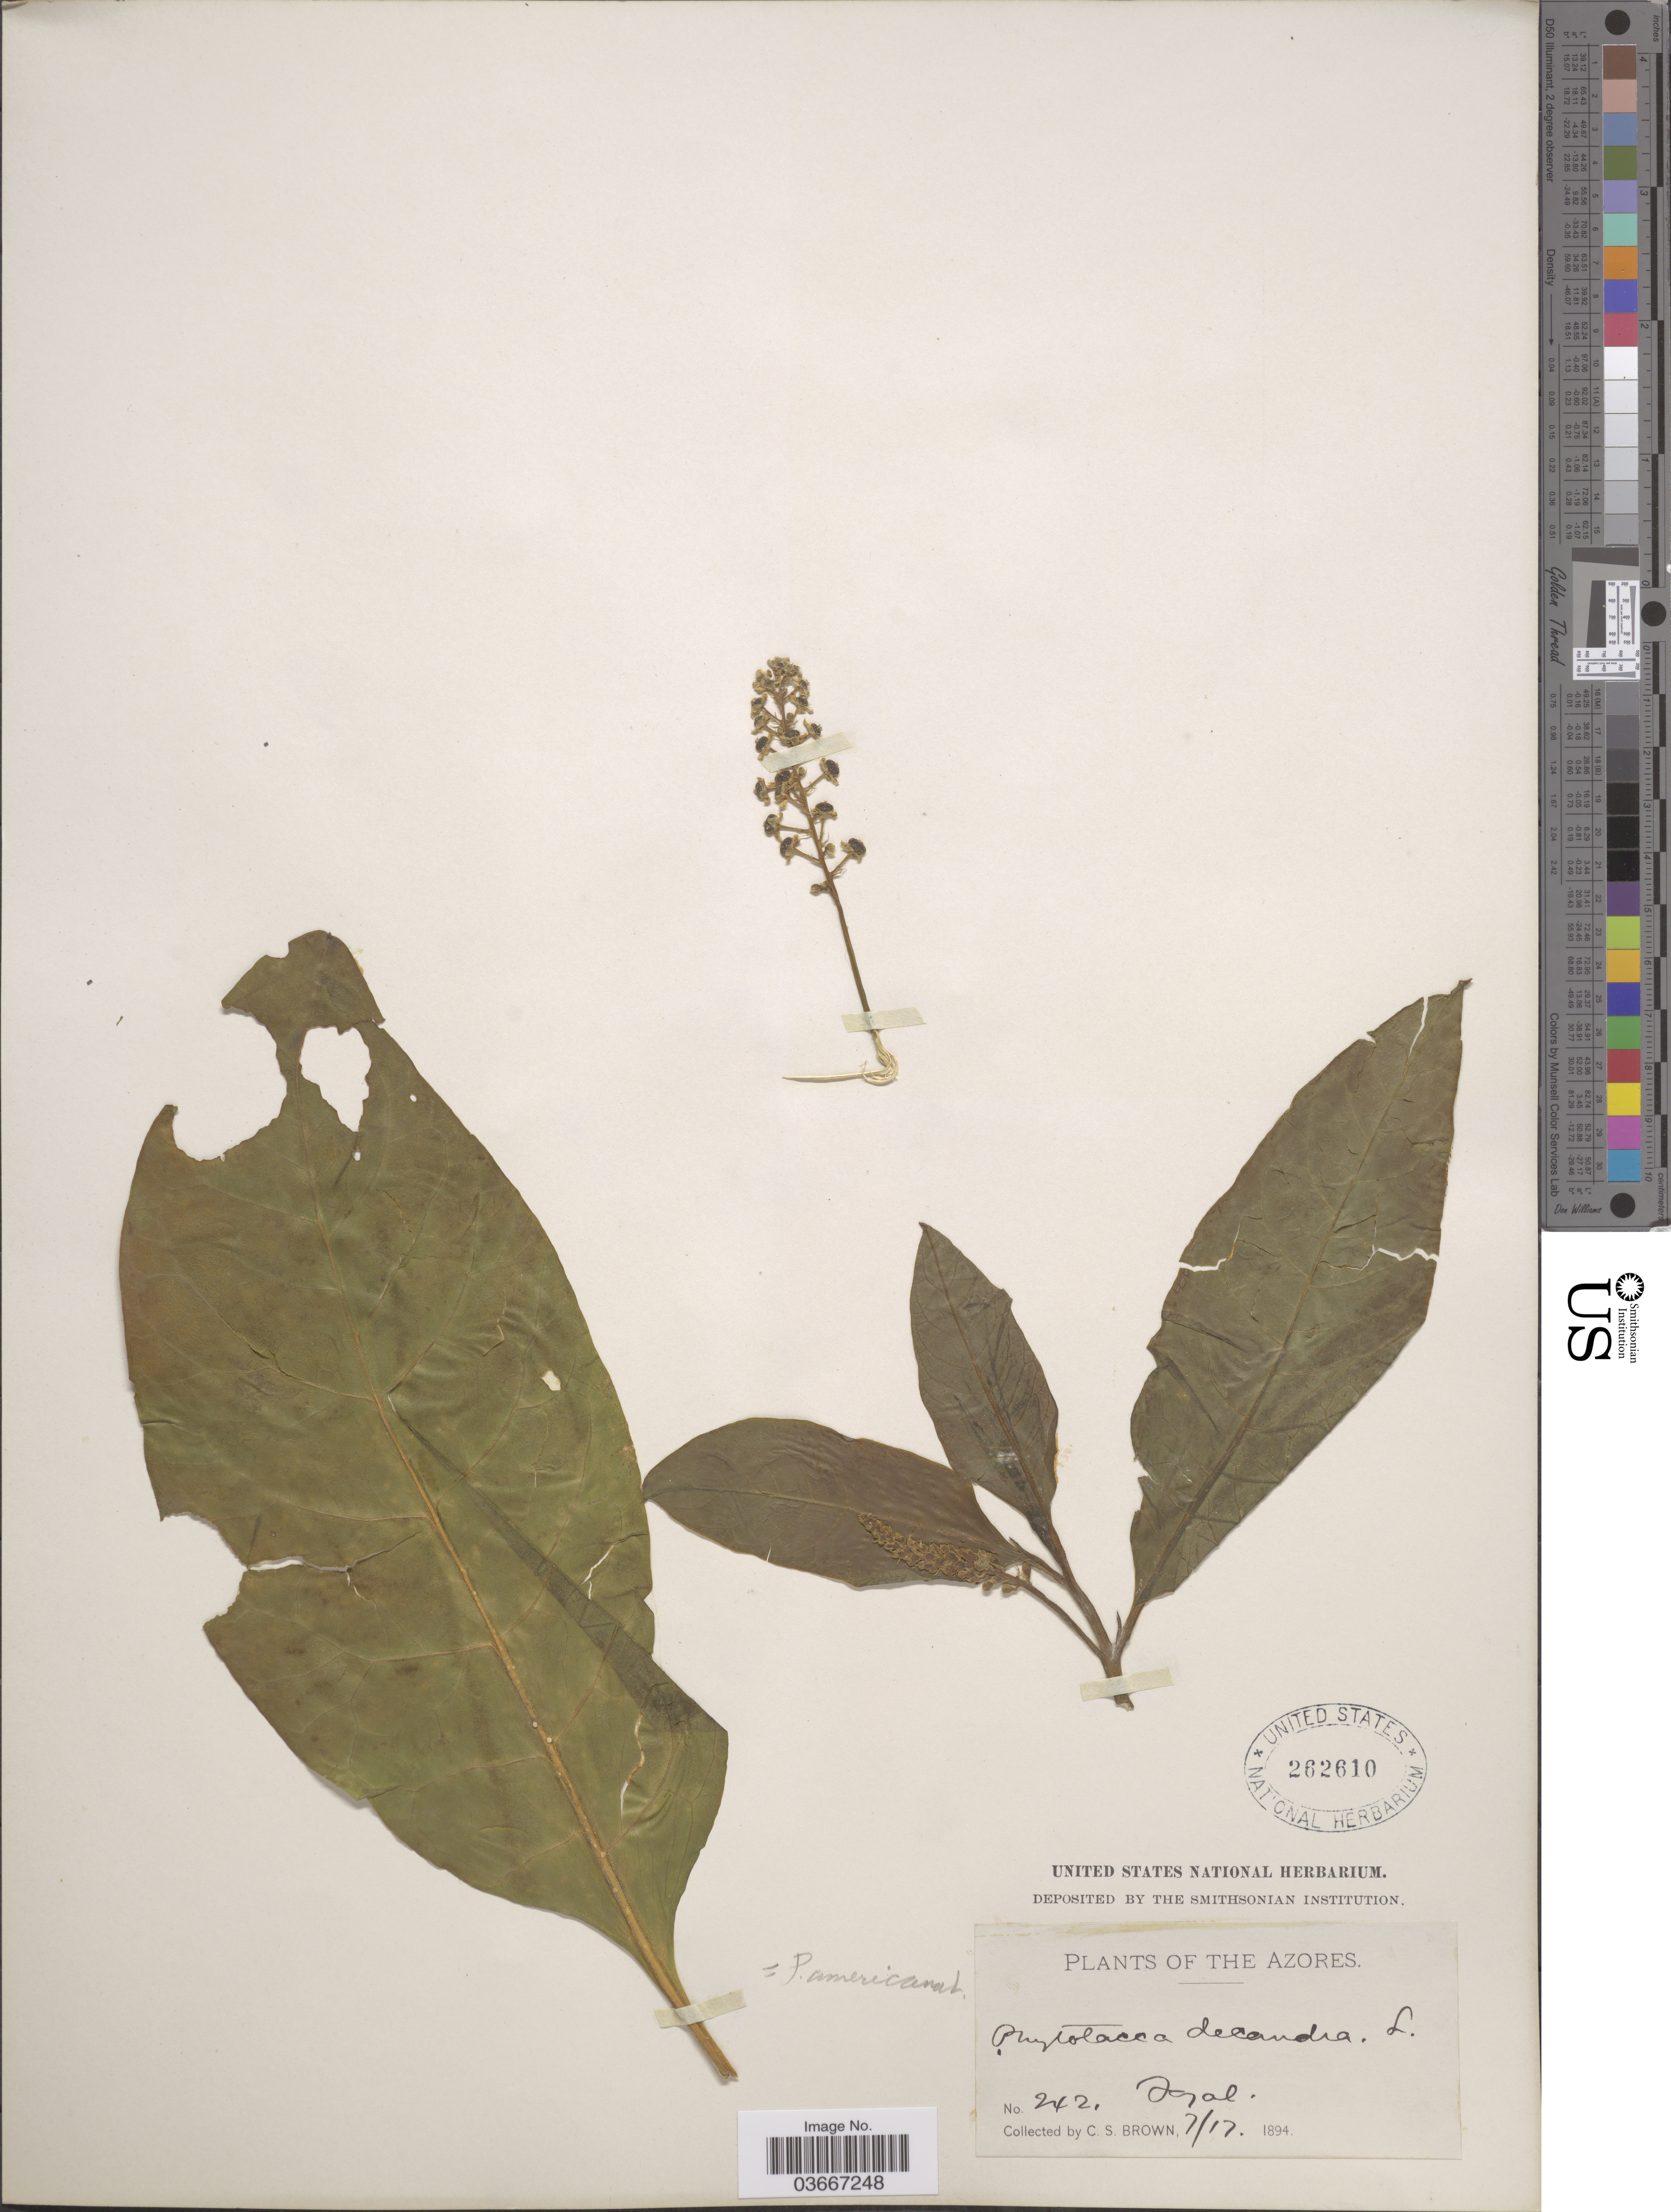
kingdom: Plantae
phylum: Tracheophyta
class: Magnoliopsida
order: Caryophyllales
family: Phytolaccaceae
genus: Phytolacca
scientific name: Phytolacca americana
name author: L.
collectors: C. S. Brown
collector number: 242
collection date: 1894-07-17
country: Portugal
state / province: Azores (Aut. Reg.)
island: Faial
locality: The Azores. Fayal.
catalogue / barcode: US 262610